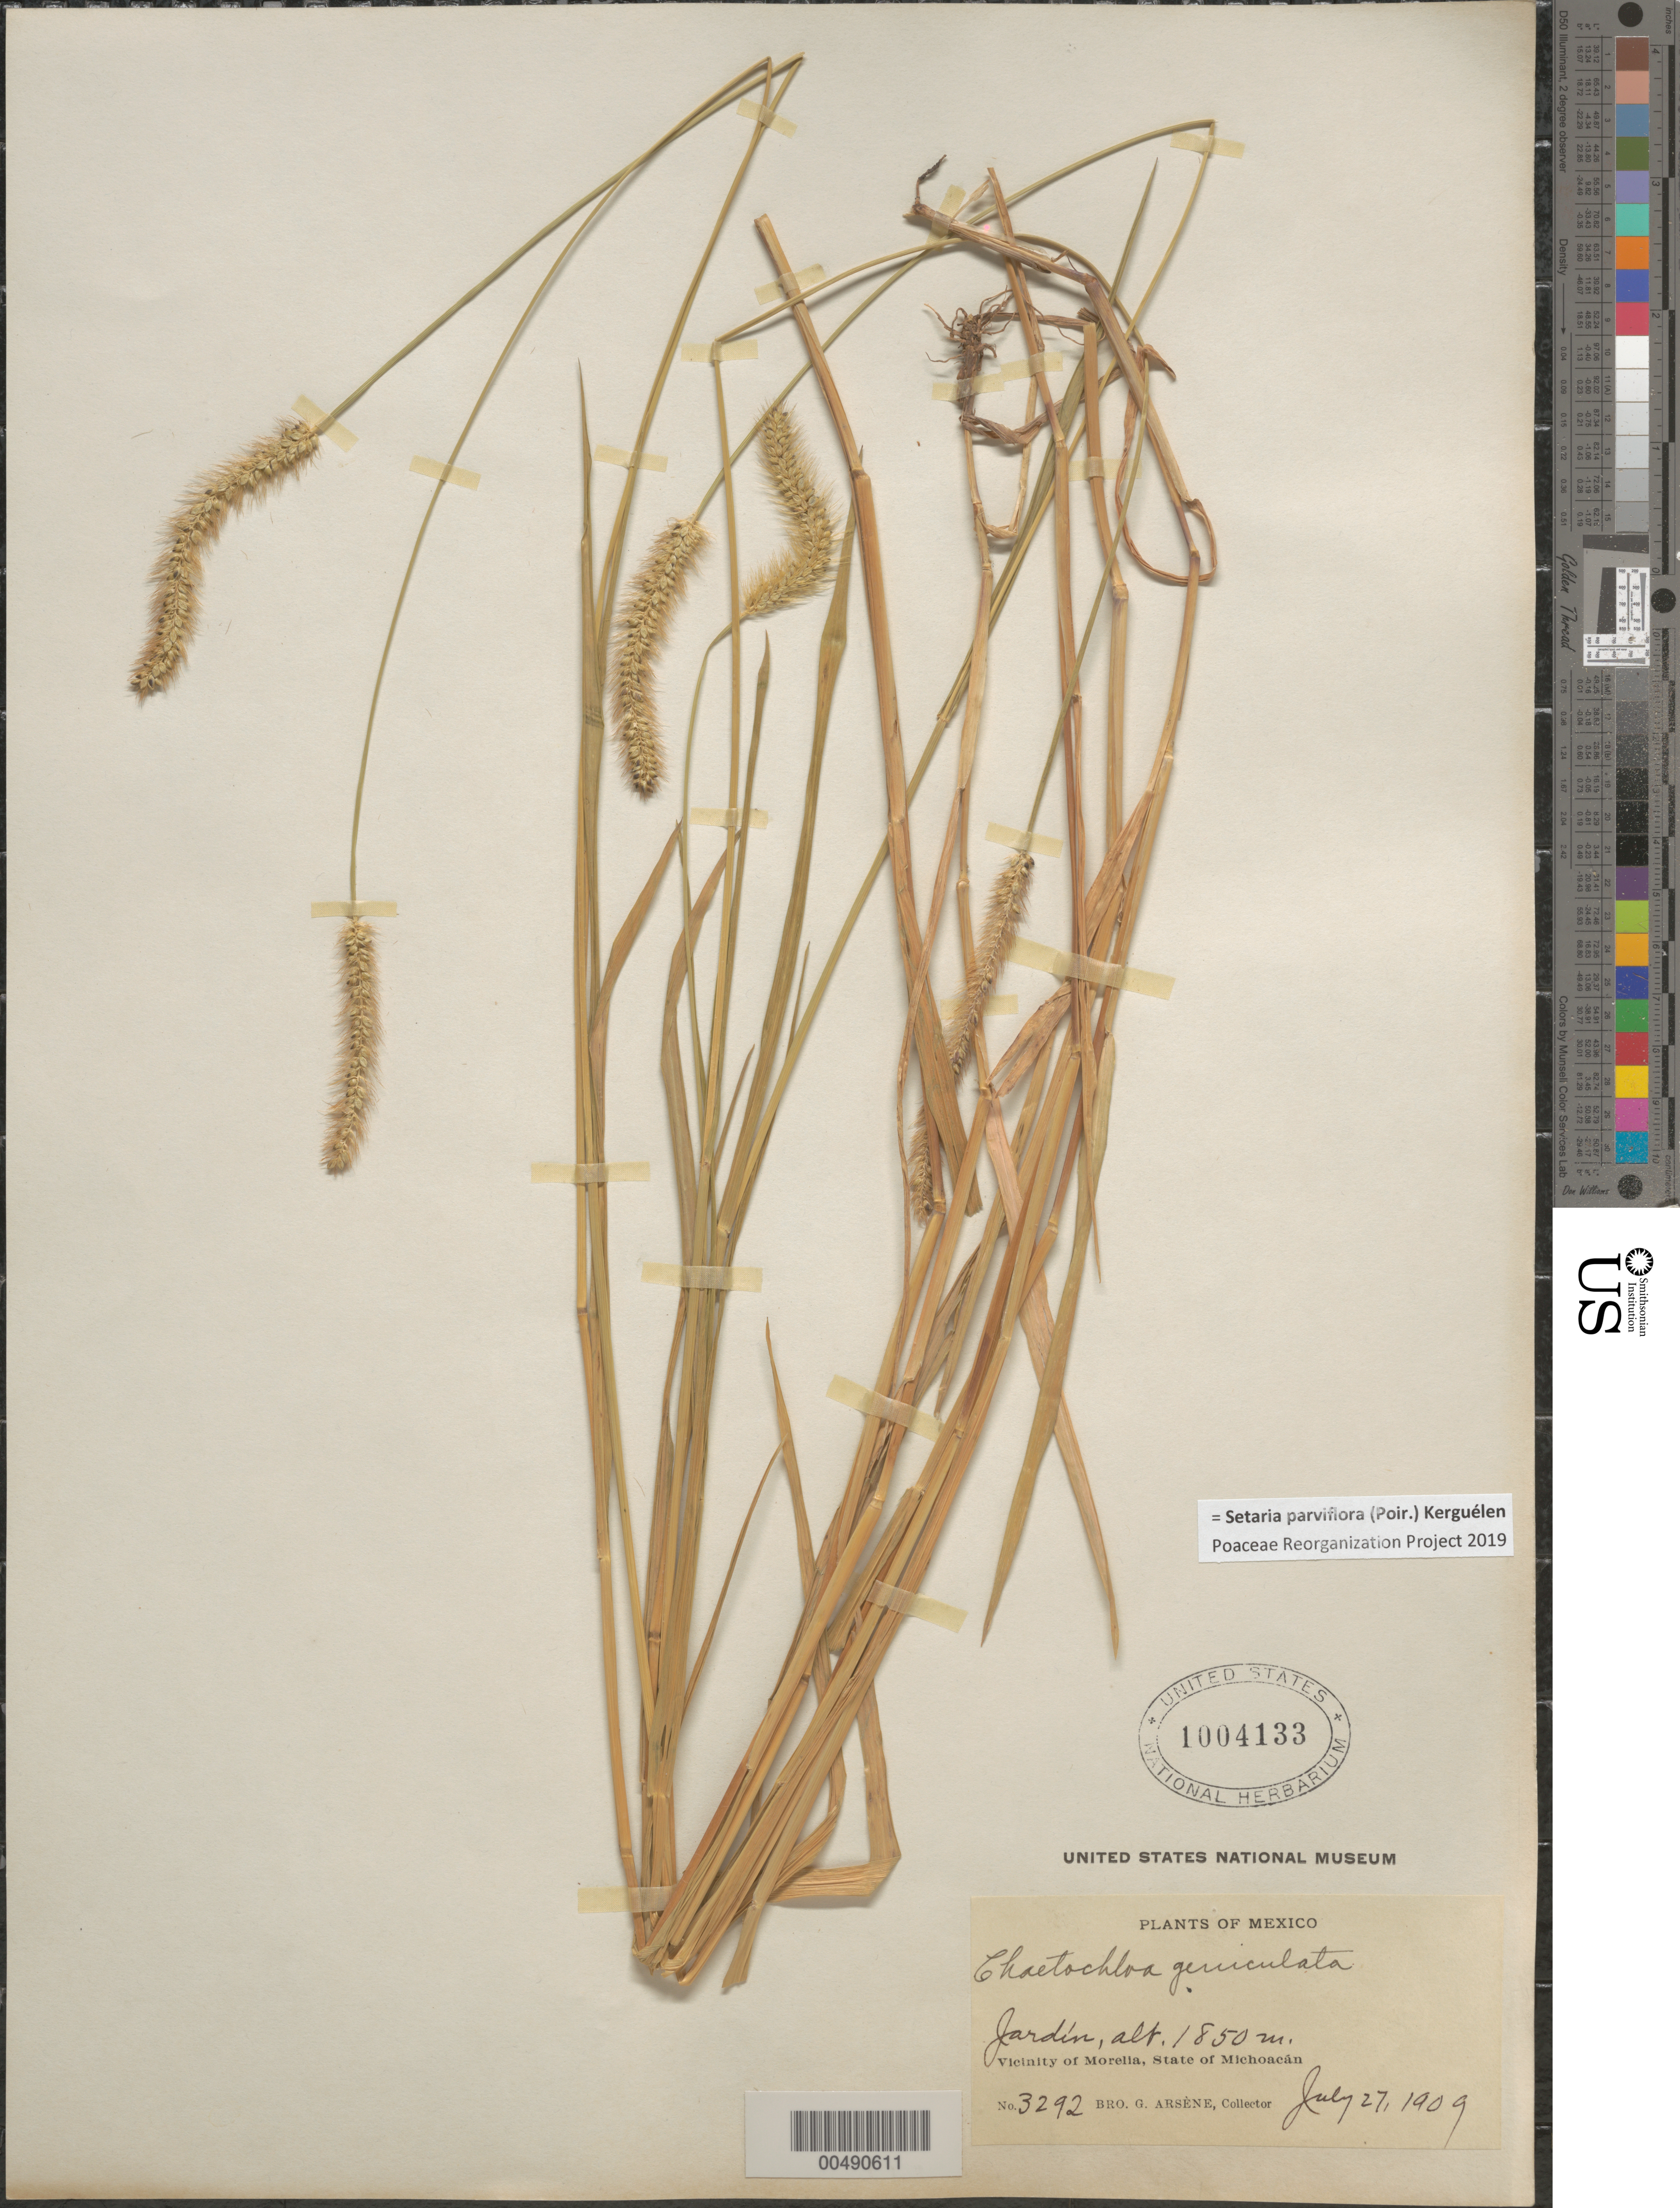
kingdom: Plantae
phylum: Tracheophyta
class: Liliopsida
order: Poales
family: Poaceae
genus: Setaria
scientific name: Setaria parviflora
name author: (Poir.) Kerguélen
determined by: Poaceae Reorganization Project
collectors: Bro. G. Arsène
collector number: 3292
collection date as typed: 27 Jul 1909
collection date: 1909-07-27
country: Mexico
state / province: Michoacán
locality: Vicinity of Morelia, Jardín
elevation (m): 1850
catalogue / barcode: US 1004133